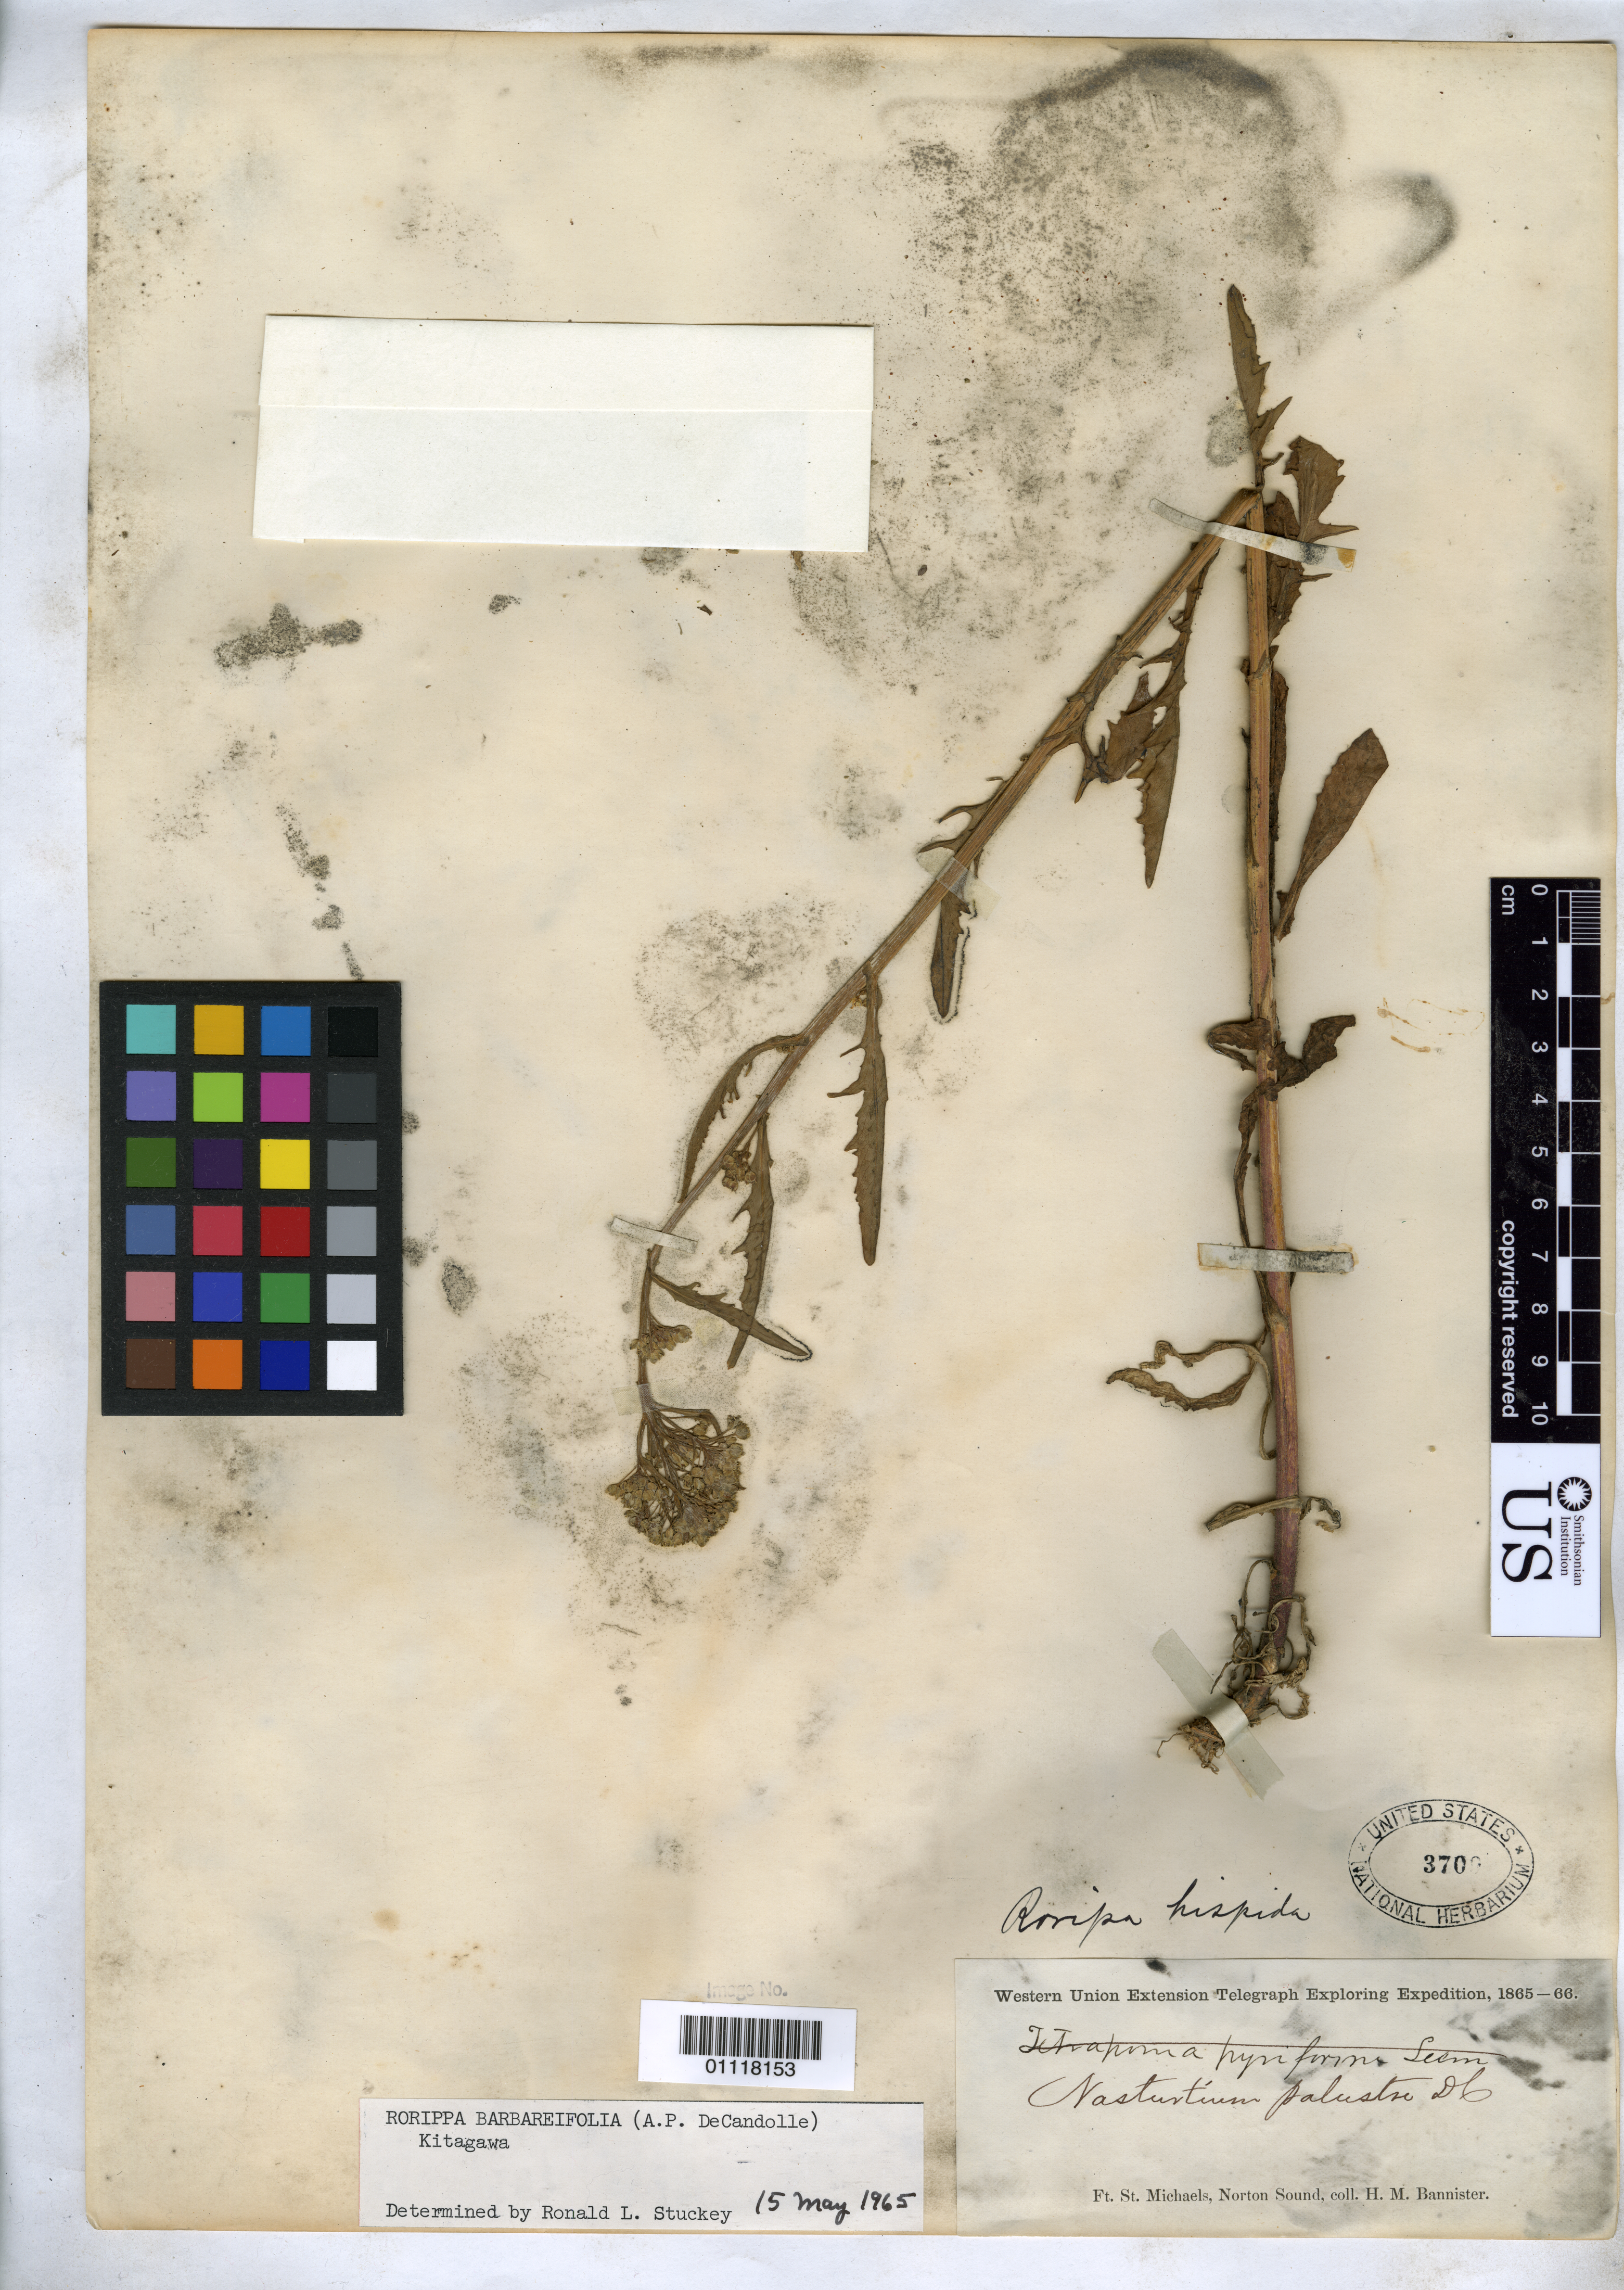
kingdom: Plantae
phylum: Tracheophyta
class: Magnoliopsida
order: Brassicales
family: Brassicaceae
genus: Rorippa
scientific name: Rorippa barbareifolia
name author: (DC.) Kitag.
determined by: Stuckey, R. L.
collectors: H. Bannister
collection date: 1865/1866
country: United States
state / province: Alaska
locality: Ft. St. Michaels, Norton Sound.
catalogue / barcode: US 3709